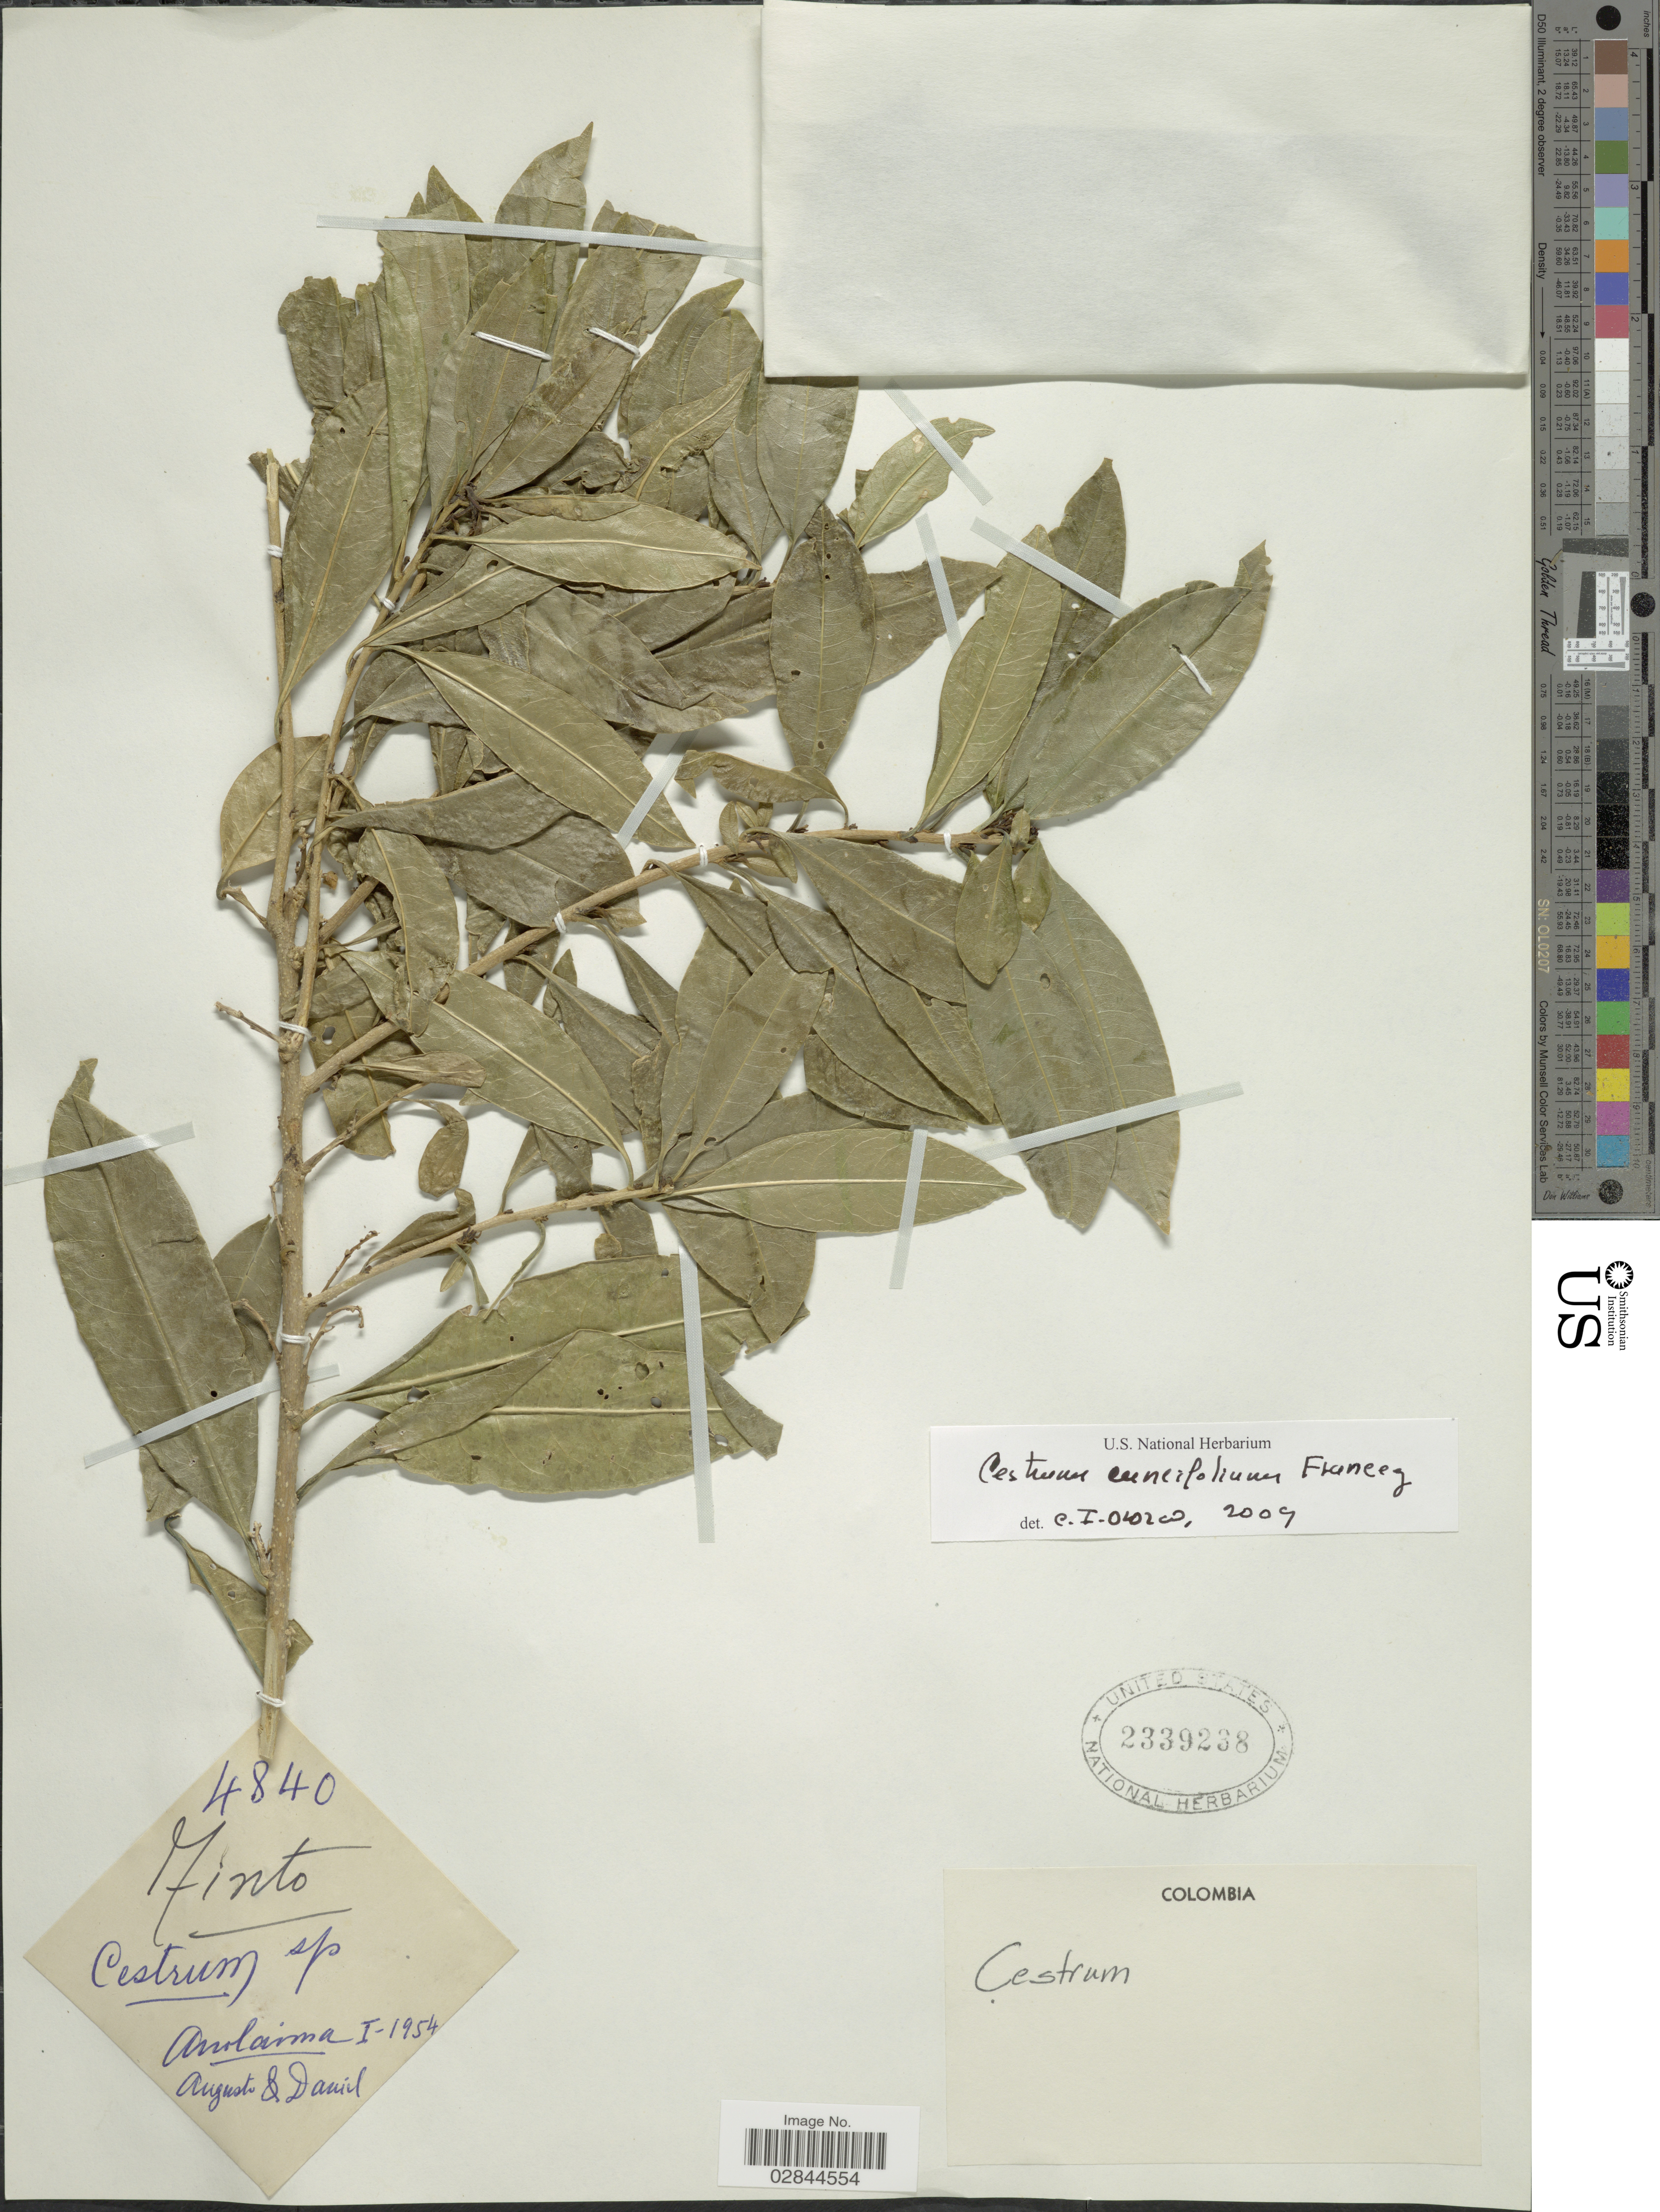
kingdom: Plantae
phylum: Tracheophyta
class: Magnoliopsida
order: Solanales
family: Solanaceae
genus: Cestrum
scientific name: Cestrum cuneifolium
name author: Francey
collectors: -. Augusto & -. Daniel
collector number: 4840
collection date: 1954-01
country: Colombia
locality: Anolaima.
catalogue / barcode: US 2339238